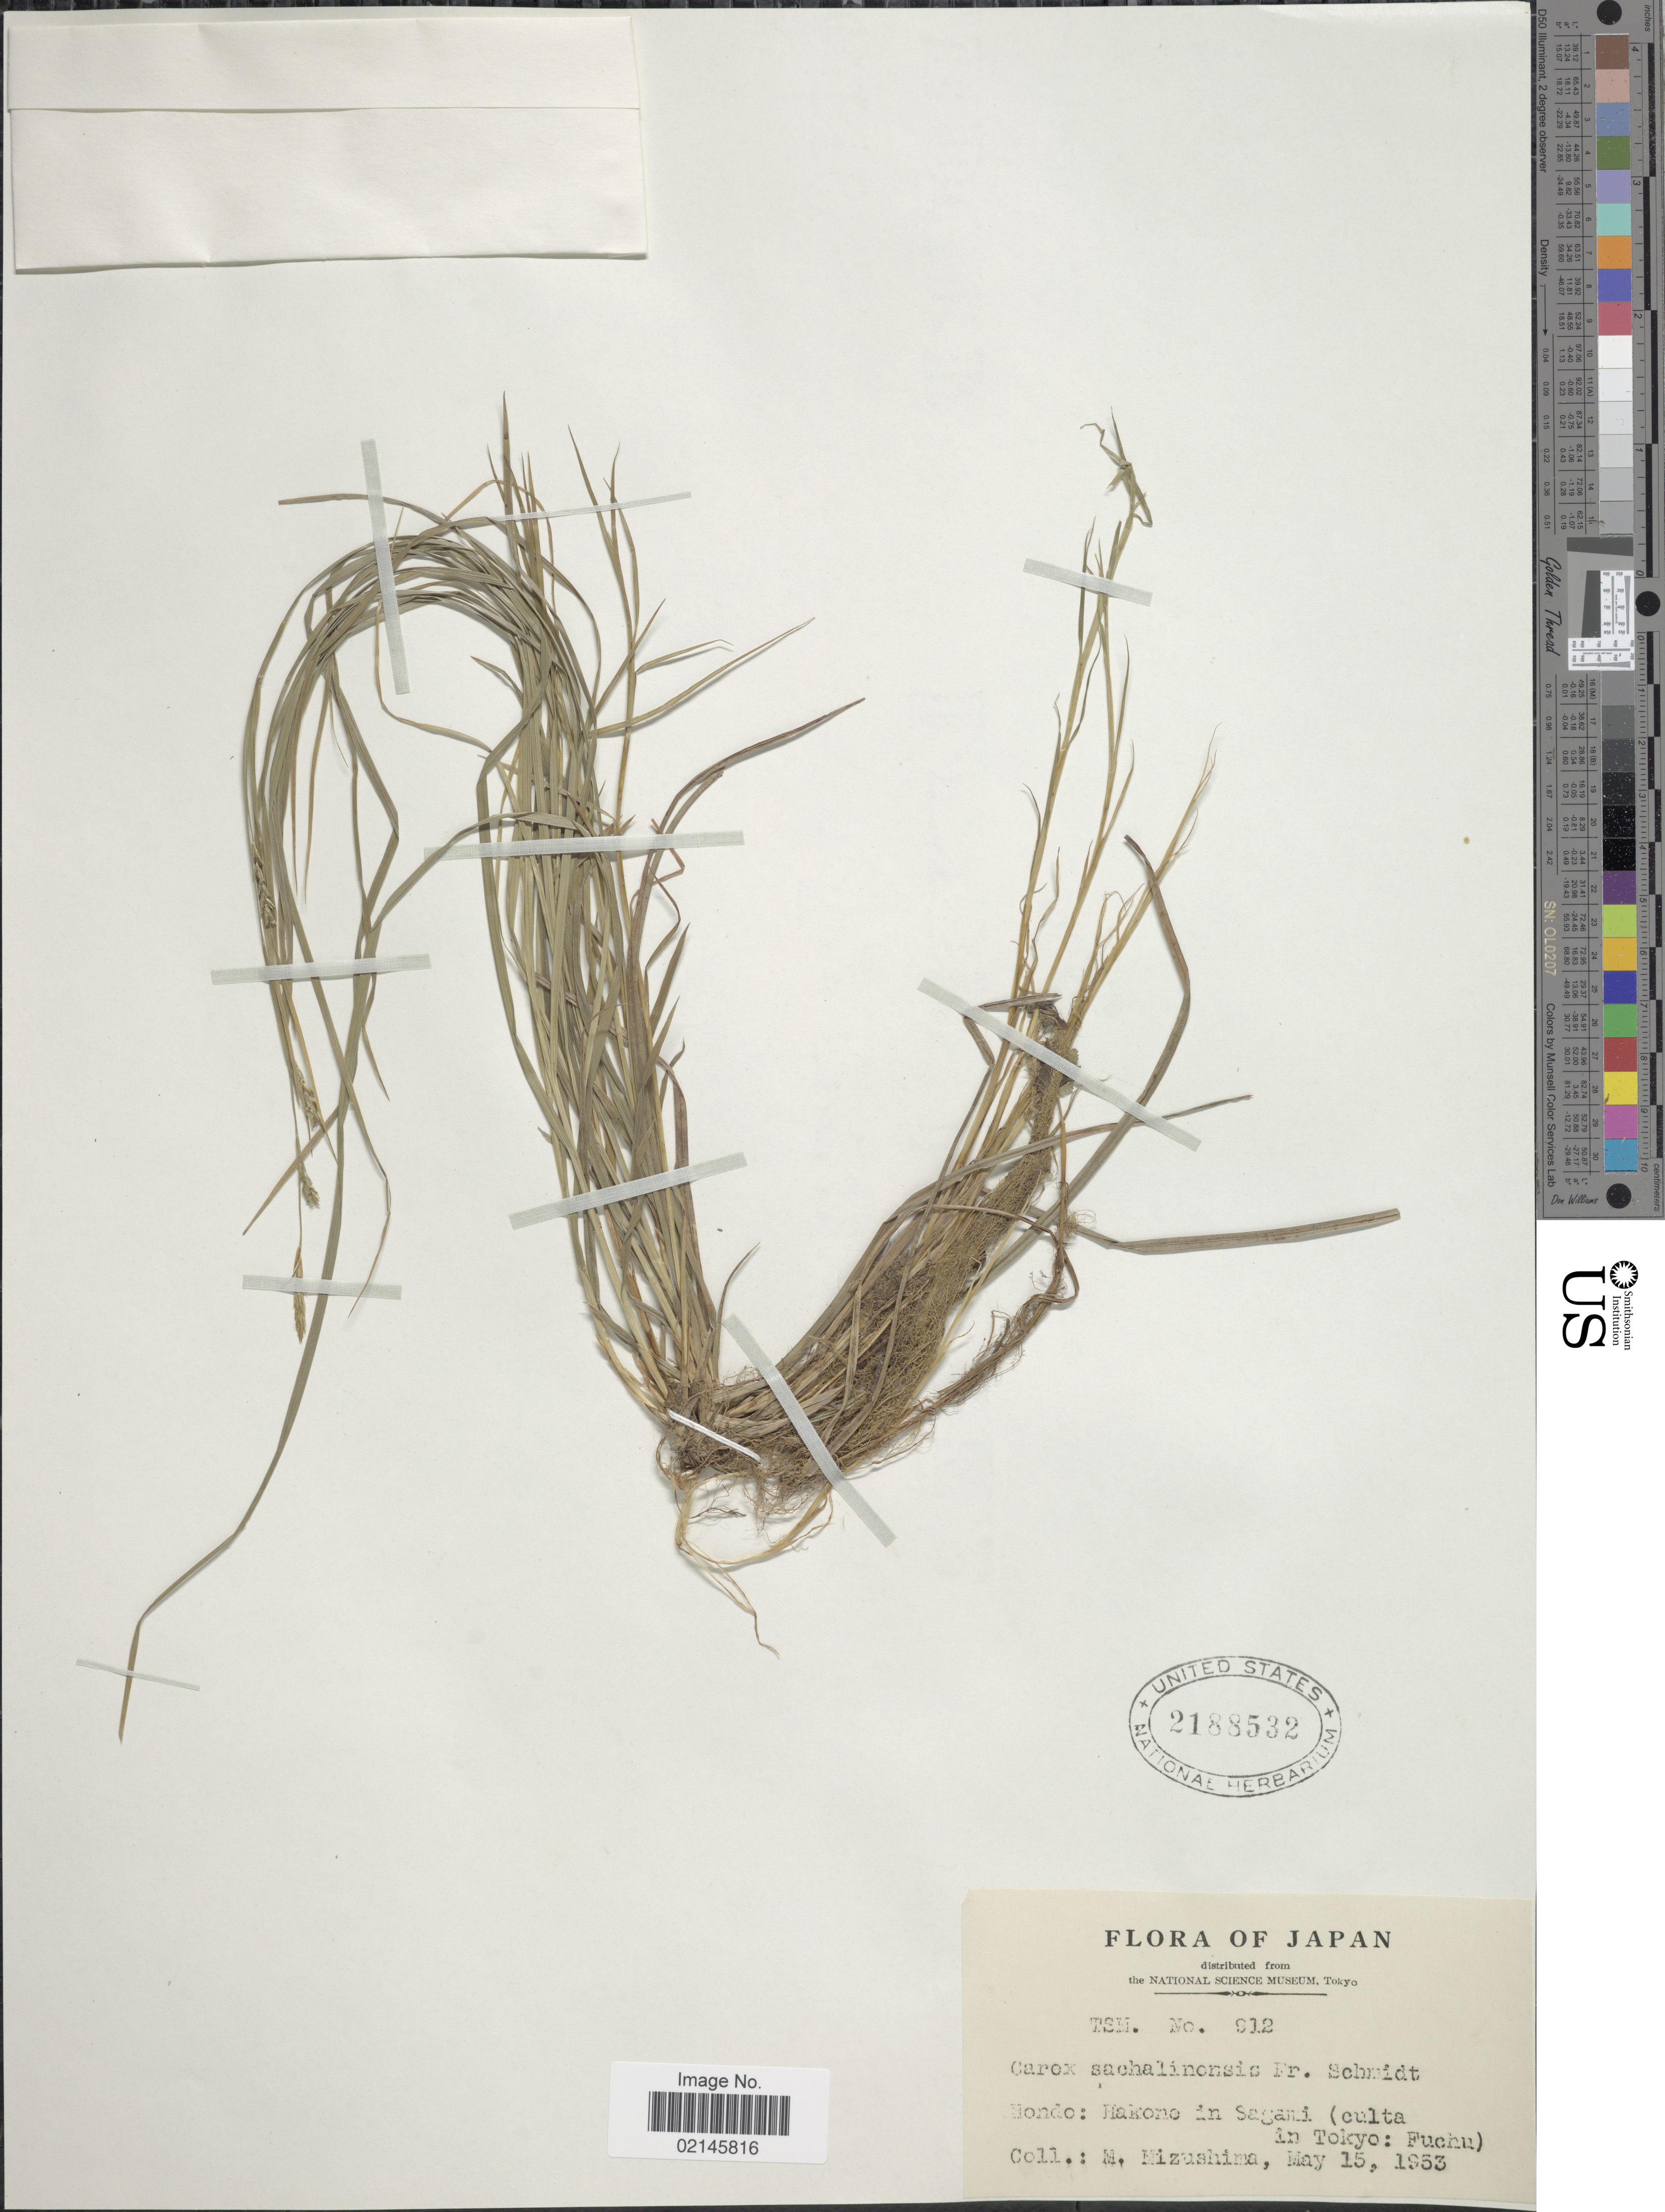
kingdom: Plantae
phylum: Tracheophyta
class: Liliopsida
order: Poales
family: Cyperaceae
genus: Carex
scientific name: Carex pisiformis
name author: Boott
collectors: M. Mizushima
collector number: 912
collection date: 1953-05-15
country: Japan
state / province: Tokyo, Federal City of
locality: Hondo: Hakono in Sagami (culta in Tokyo; Fuchu)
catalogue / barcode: US 2188532